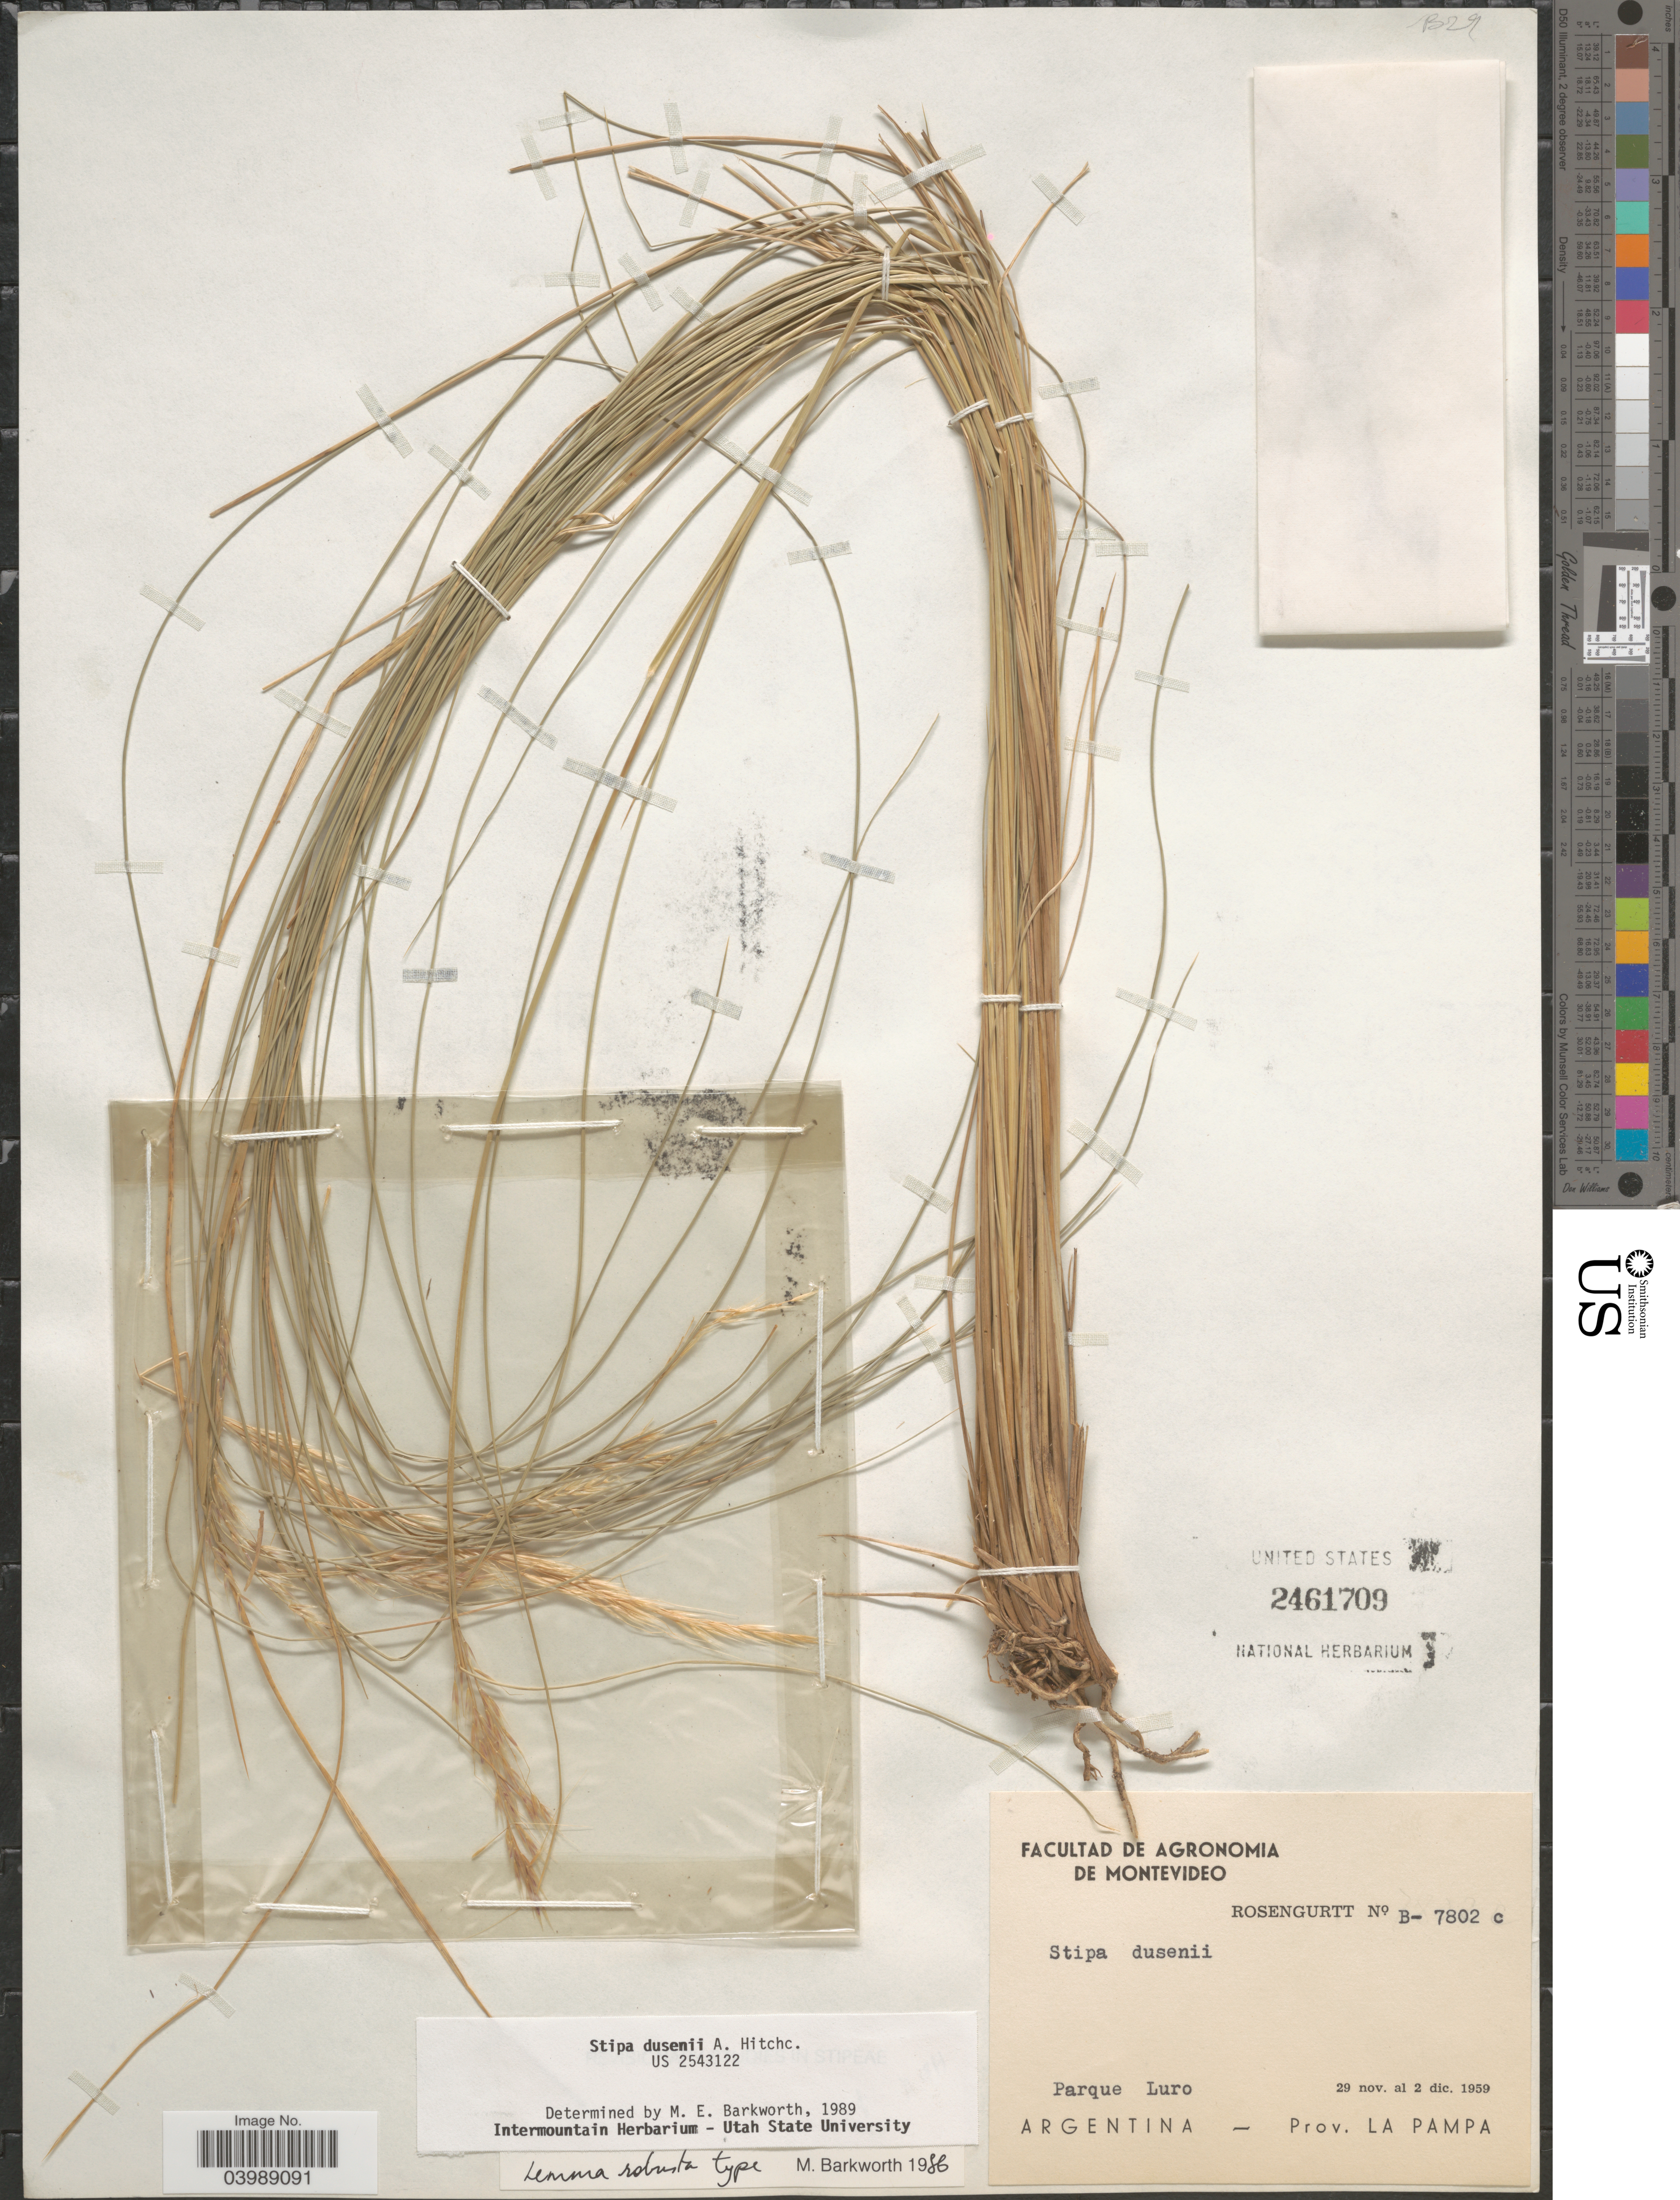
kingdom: Plantae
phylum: Tracheophyta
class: Liliopsida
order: Poales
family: Poaceae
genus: Amelichloa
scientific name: Amelichloa ambigua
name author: (Speg.) Arriaga & Barkworth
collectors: Rosengurtt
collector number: B7802c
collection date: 1959-11-29/1959-12-02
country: Argentina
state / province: La Pampa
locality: Parque Luro.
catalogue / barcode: US 2461709